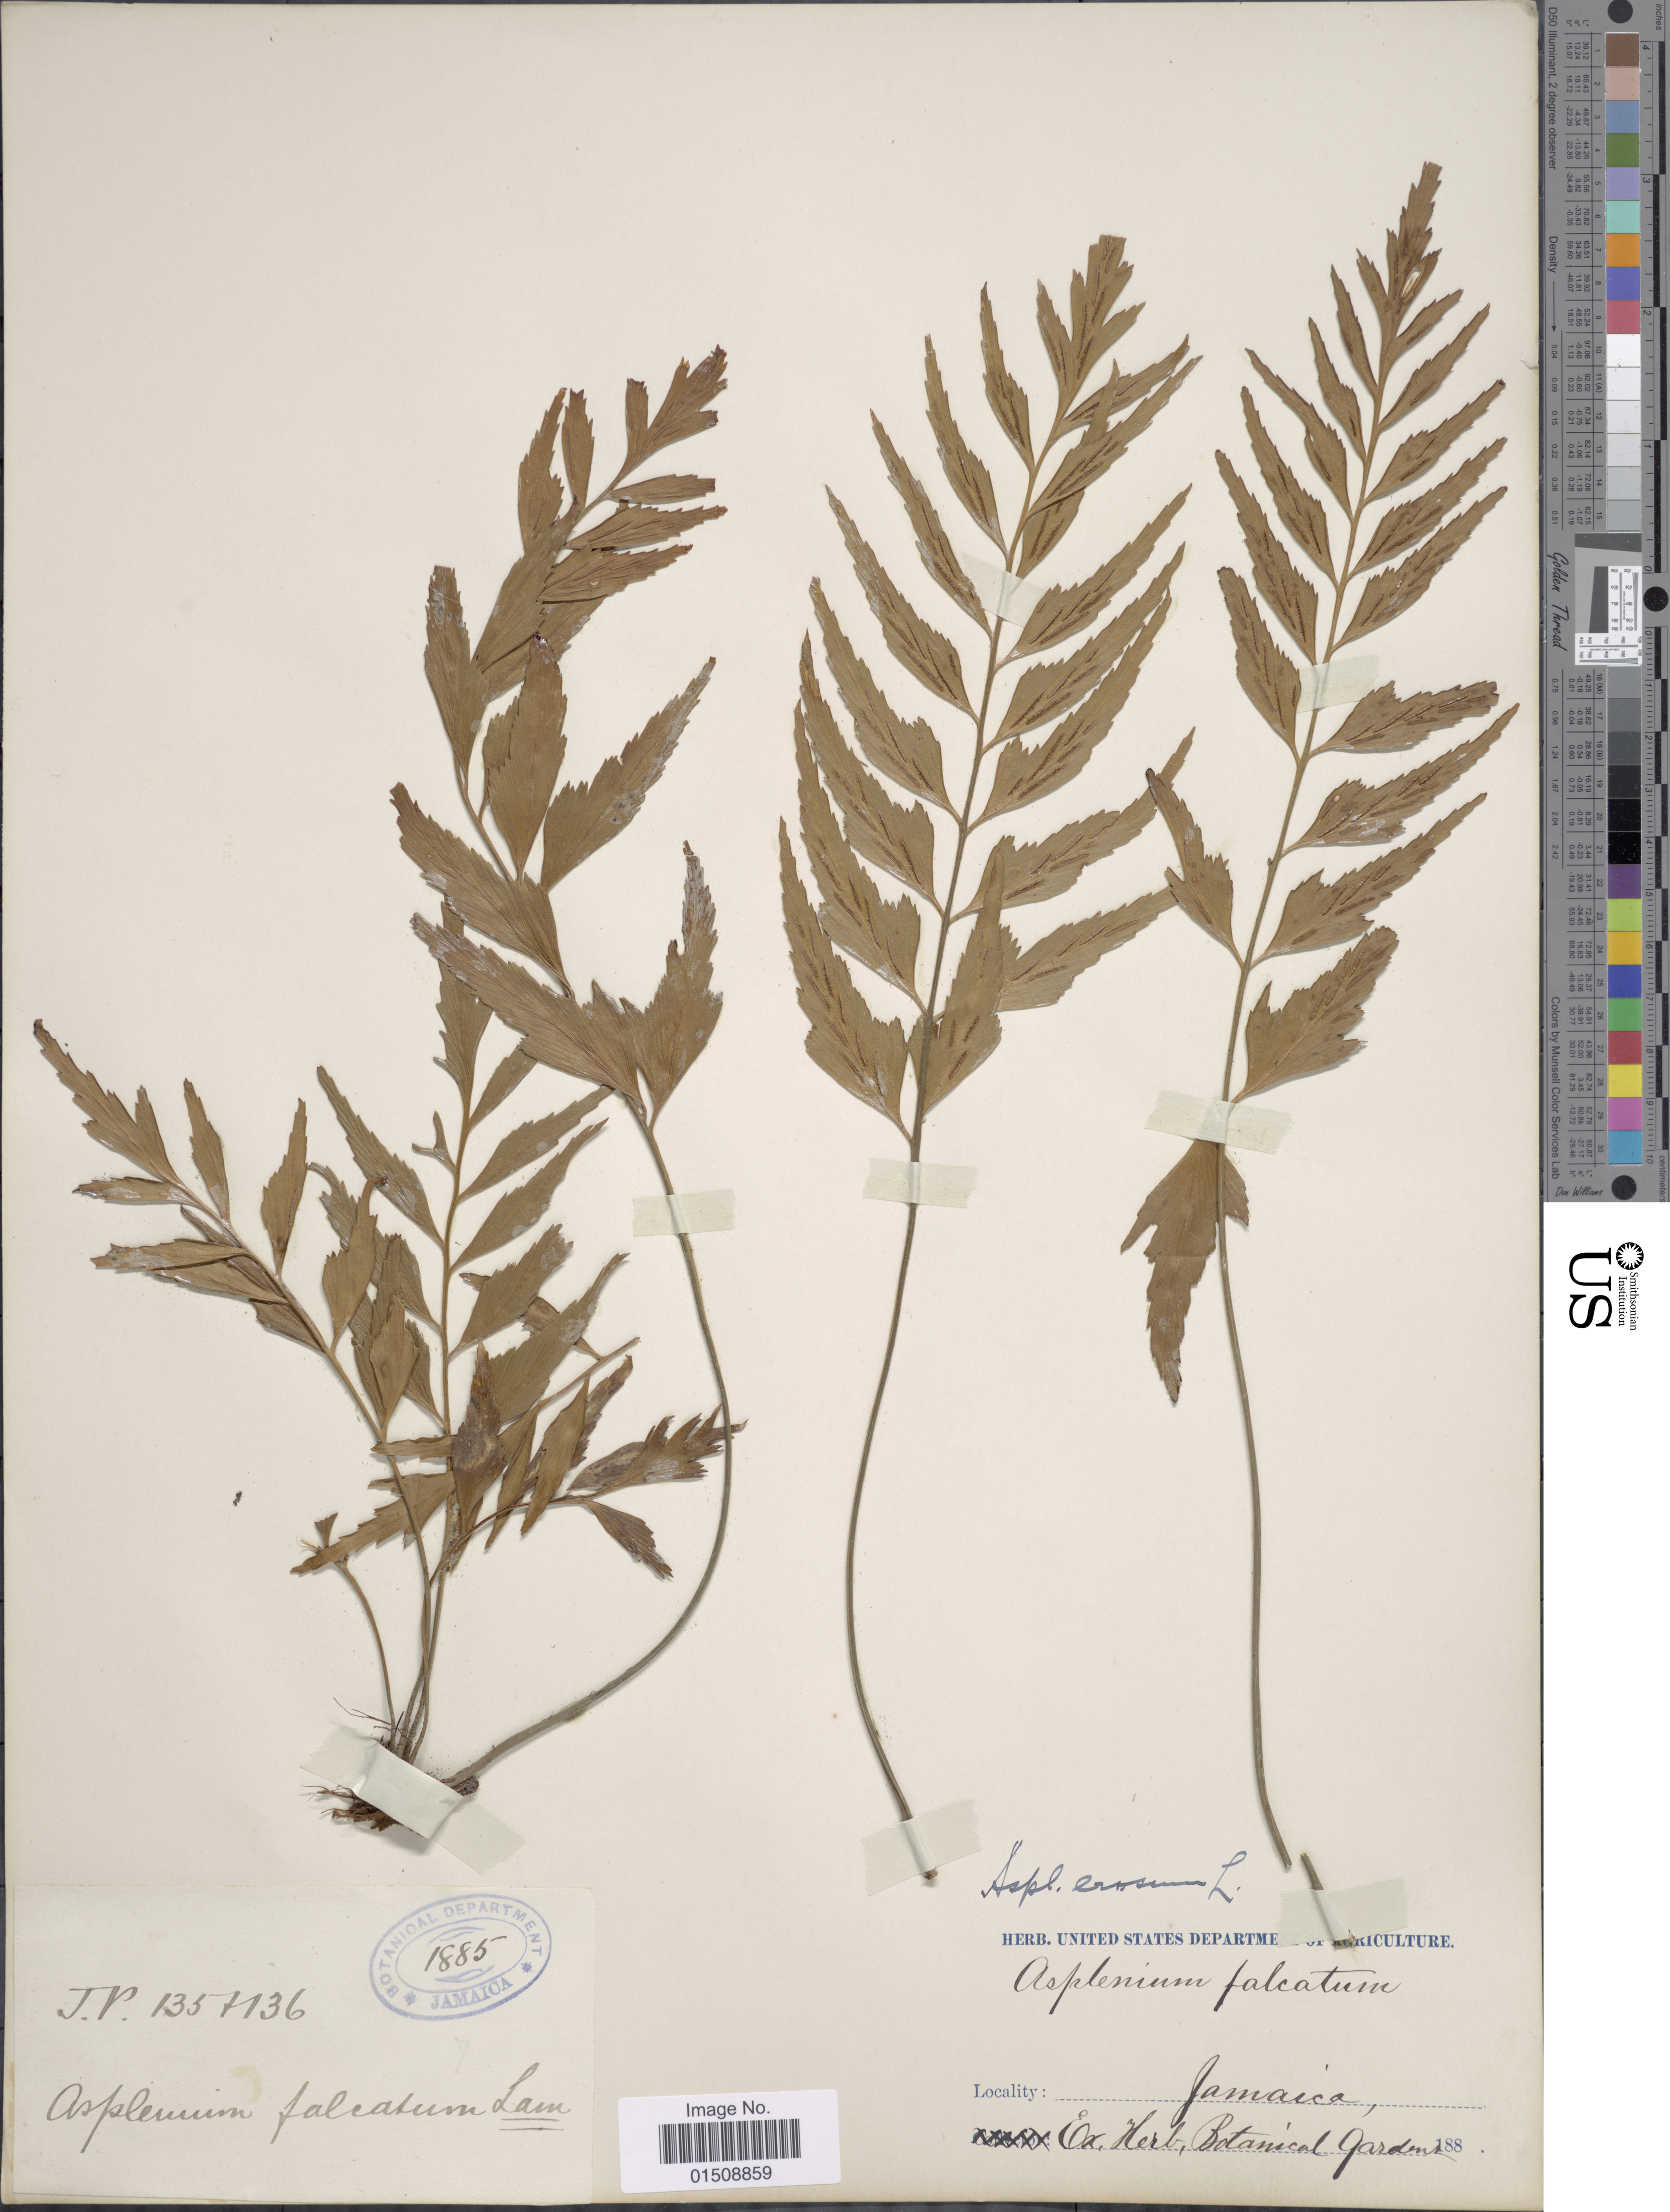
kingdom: Plantae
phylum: Tracheophyta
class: Polypodiopsida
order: Polypodiales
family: Aspleniaceae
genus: Asplenium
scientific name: Asplenium erosum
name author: L.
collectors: J.P.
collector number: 135/136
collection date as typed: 188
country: Jamaica